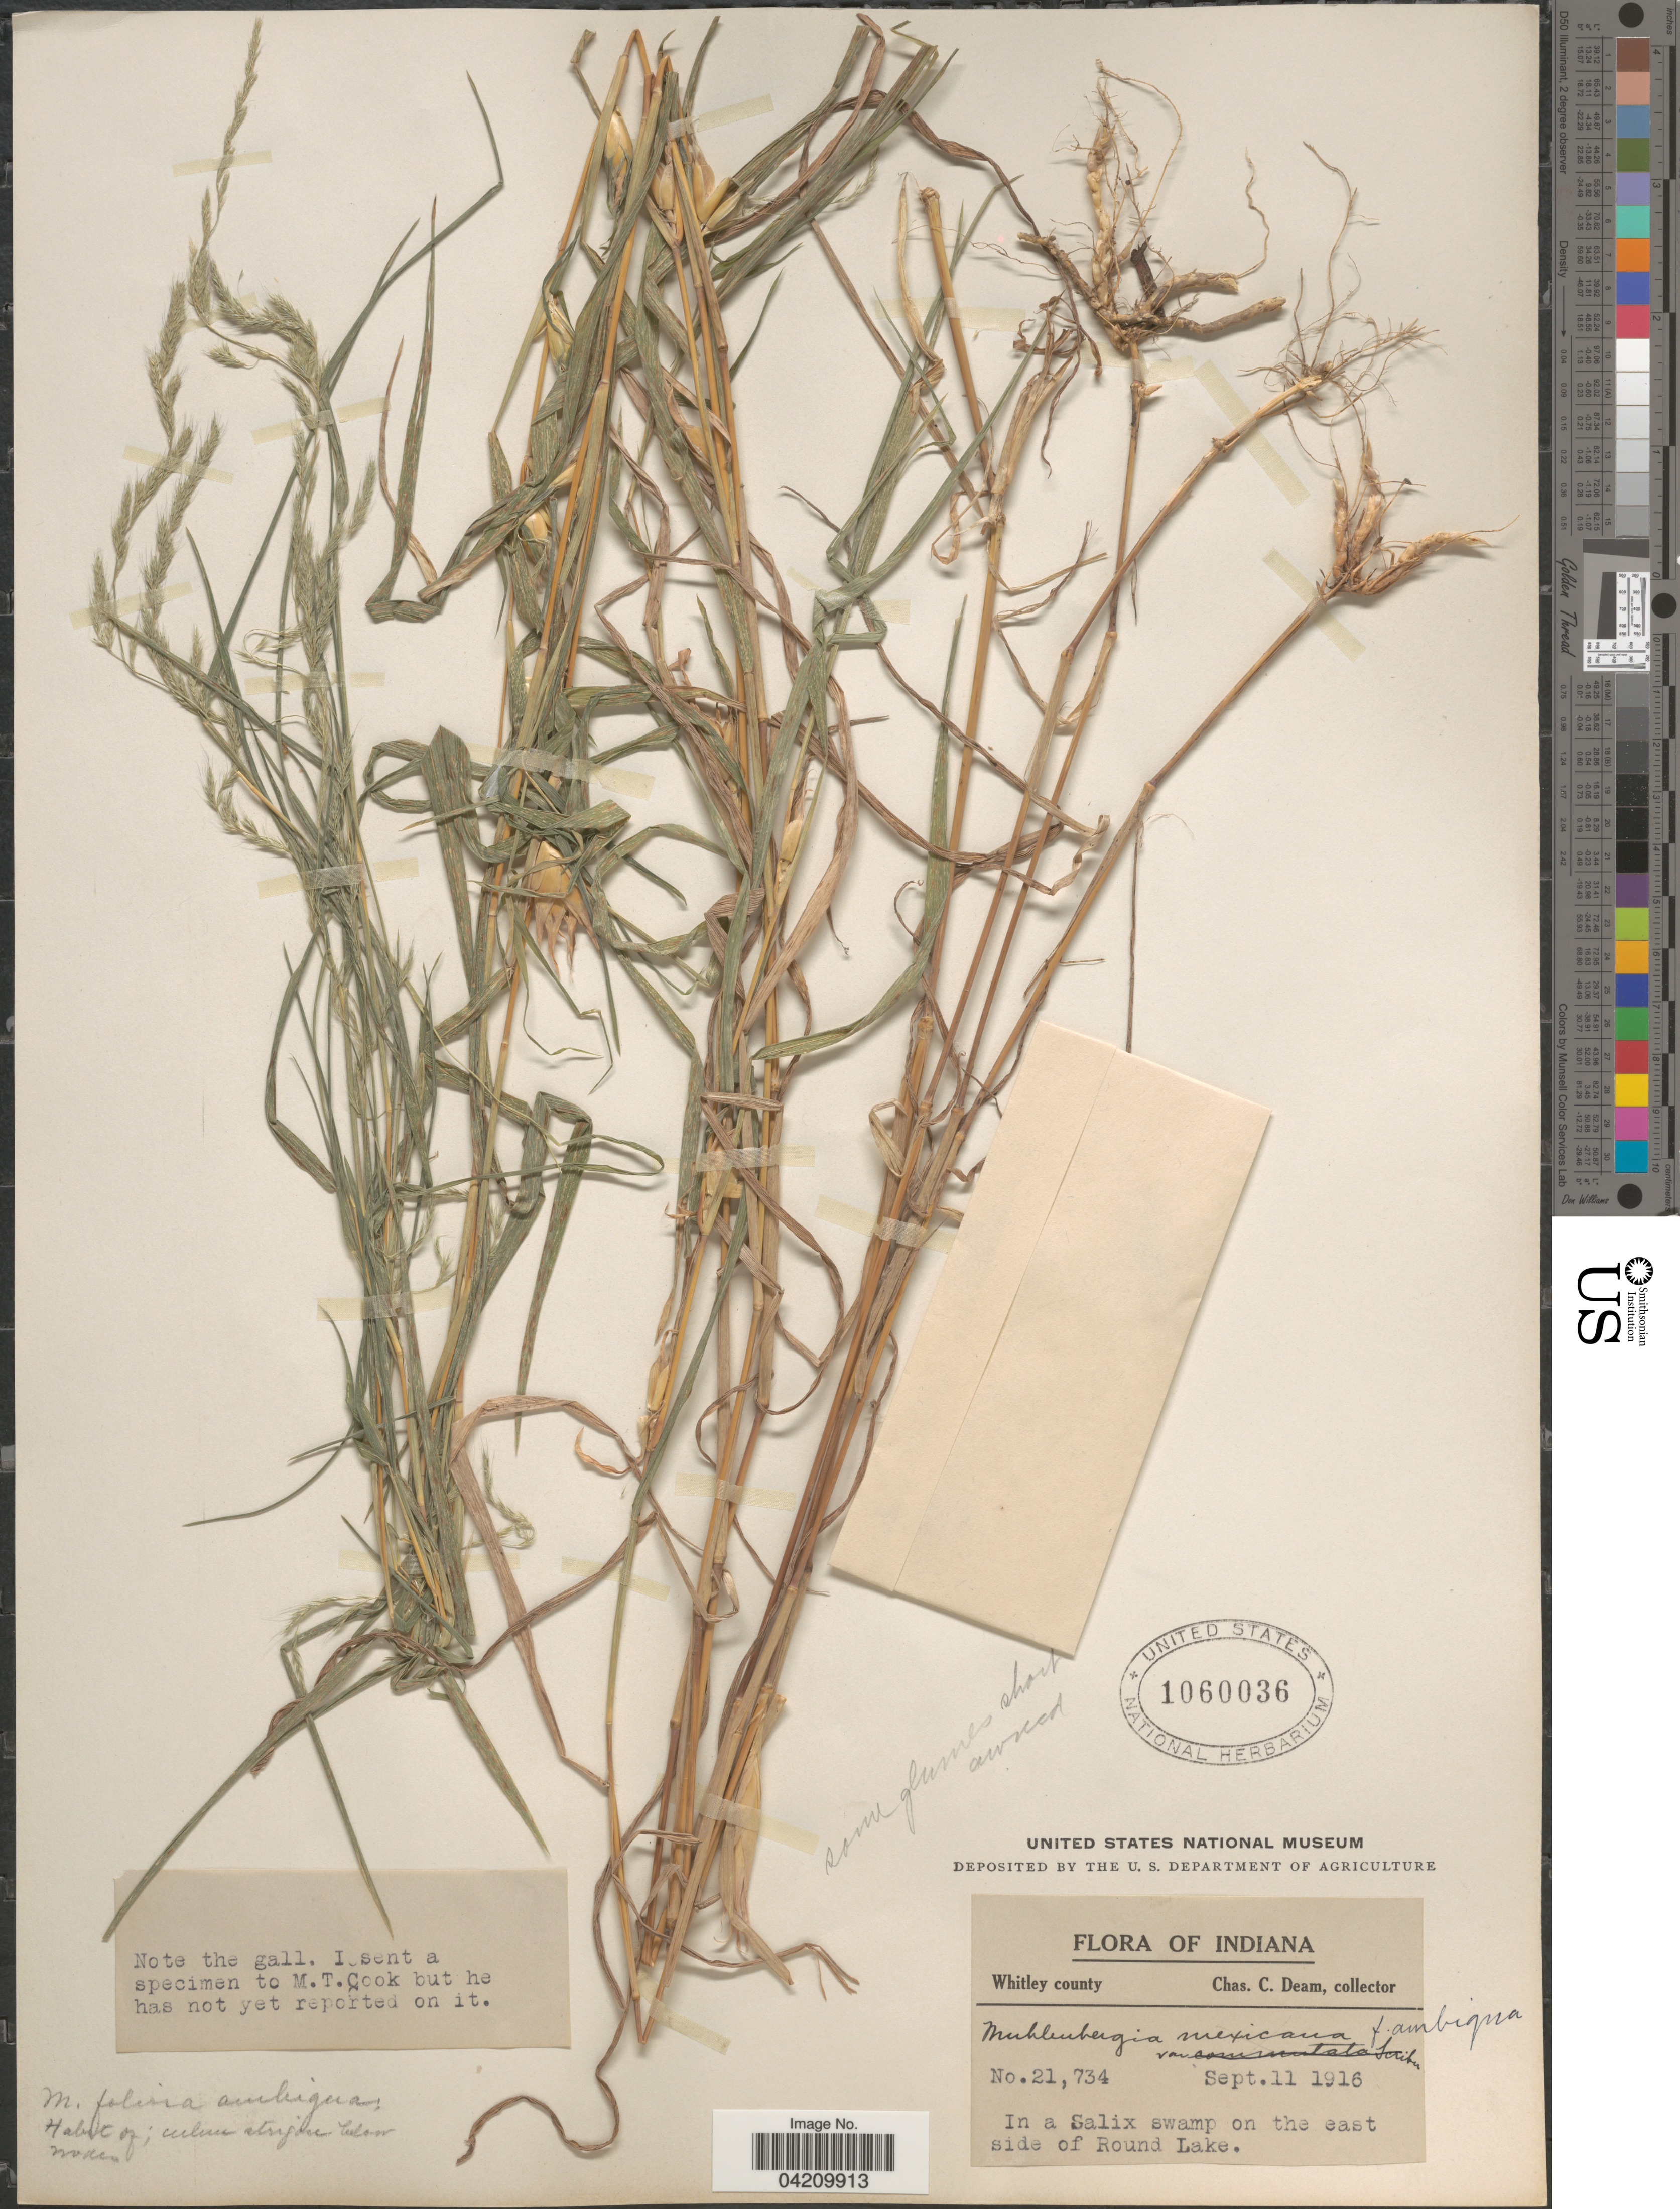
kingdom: Plantae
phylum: Tracheophyta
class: Liliopsida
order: Poales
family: Poaceae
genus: Muhlenbergia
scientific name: Muhlenbergia mexicana var. filiformis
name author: (Torr.) Scribn.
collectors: C. C. Deam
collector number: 21734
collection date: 1916-09-11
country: United States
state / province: Indiana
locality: Whitley county. In a Salix swamp on the east side of Round Lake.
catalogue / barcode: US 1060036